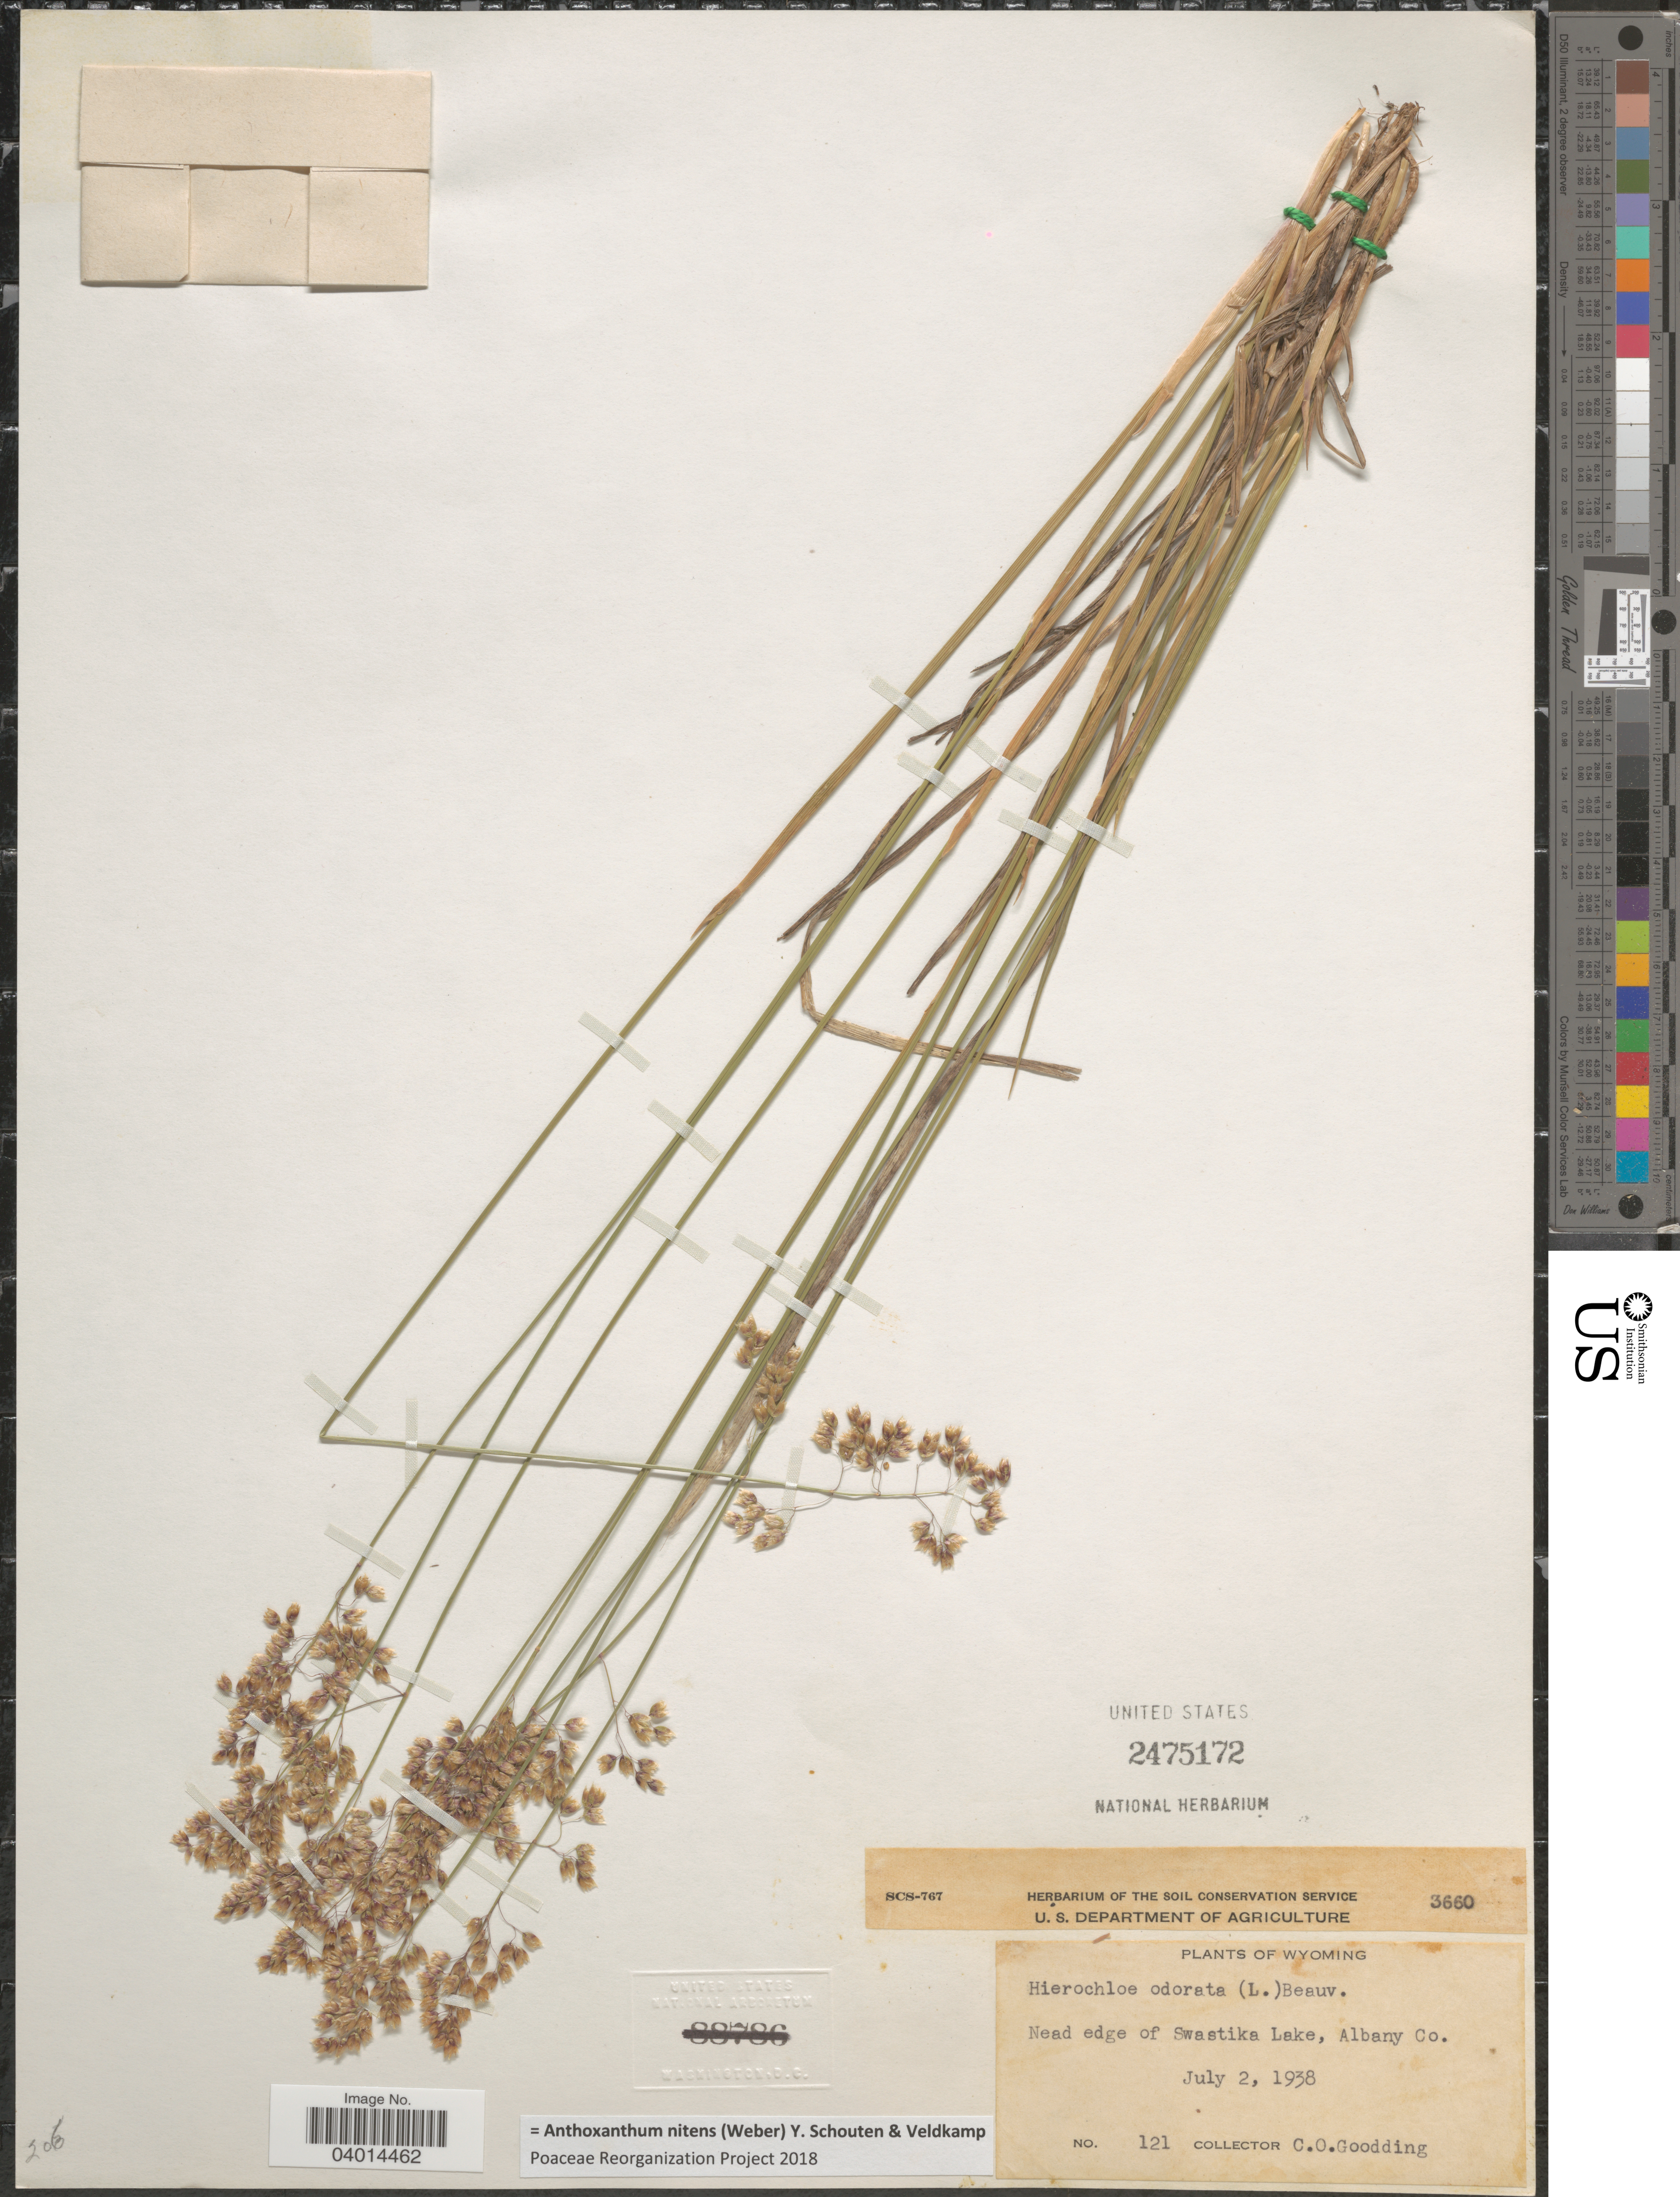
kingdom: Plantae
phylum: Tracheophyta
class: Liliopsida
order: Poales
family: Poaceae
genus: Anthoxanthum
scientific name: Anthoxanthum nitens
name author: (G.H. Weber) R.T.A. Schouten & Veldkamp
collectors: C. Goodding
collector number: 121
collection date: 1938-07-02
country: United States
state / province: Wyoming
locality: Nead edge of Swastika Lake, Albany Co.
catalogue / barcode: US 2475172